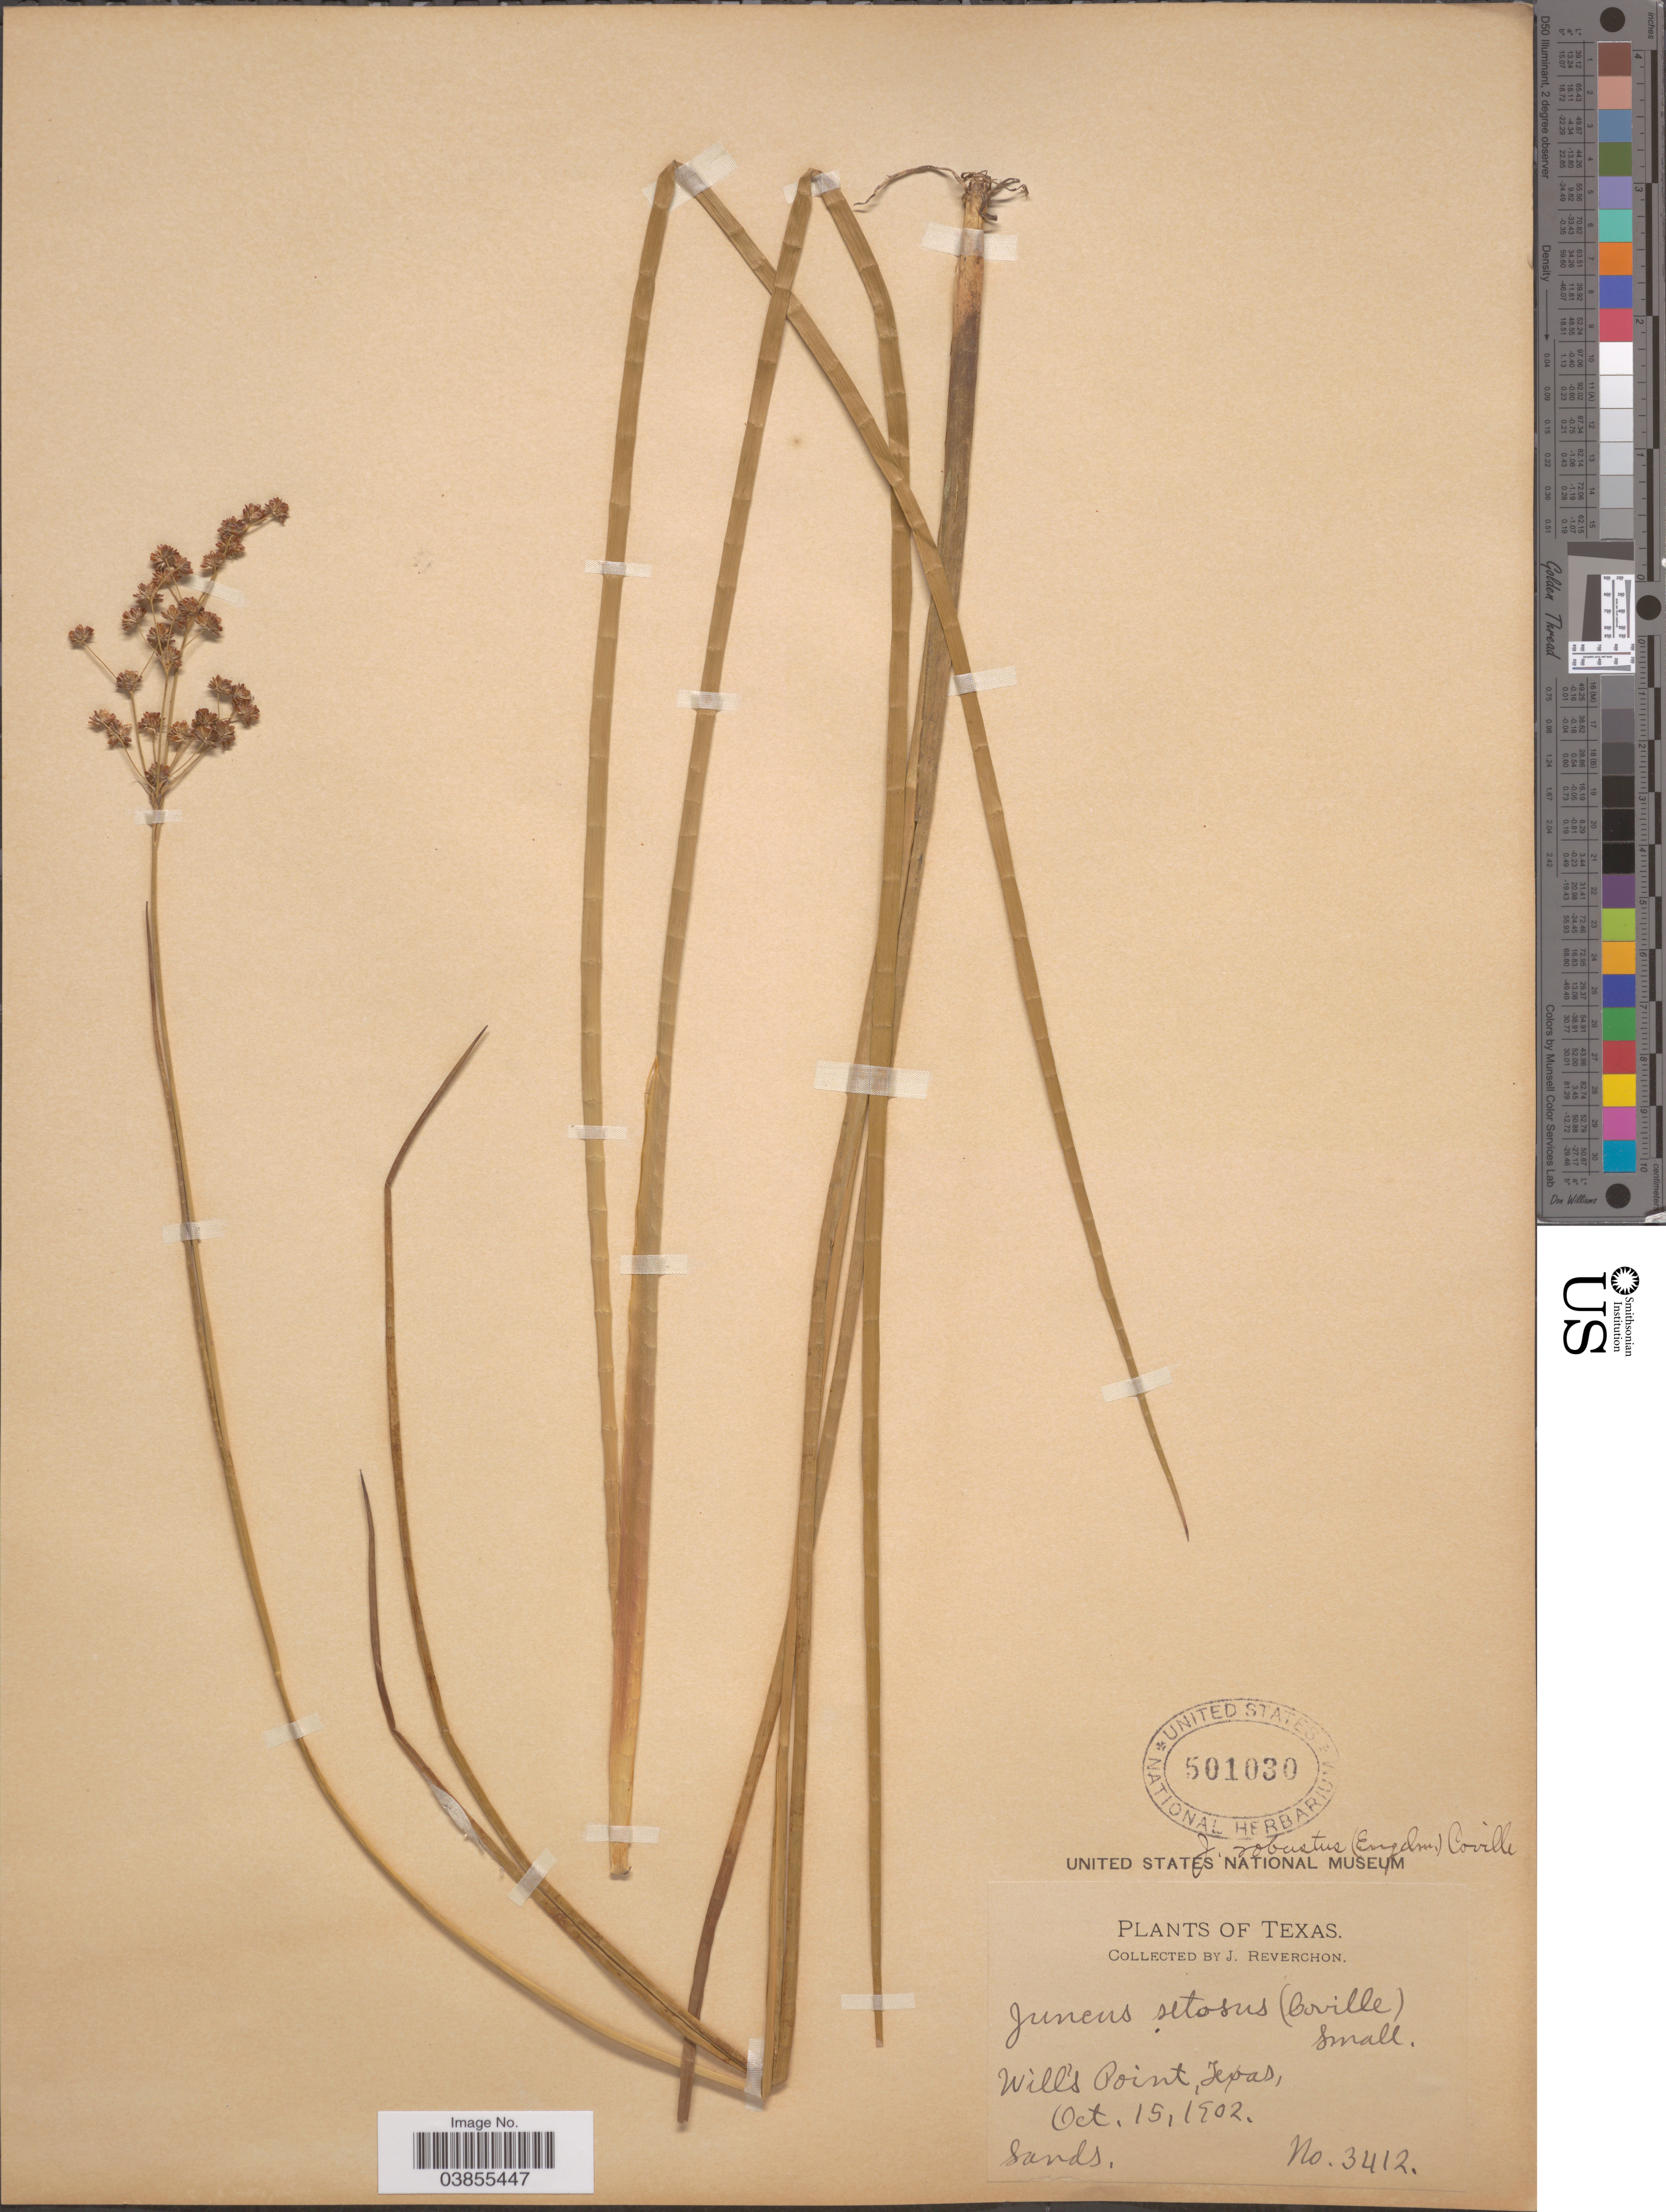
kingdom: Plantae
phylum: Tracheophyta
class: Liliopsida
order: Poales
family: Juncaceae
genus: Juncus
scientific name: Juncus nodatus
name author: Coville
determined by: Strong, Mark T., (BOT), Smithsonian Institution - National Museum of Natural History (UNITED STATES)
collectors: J. Reverchon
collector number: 3412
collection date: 1902-10-15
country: United States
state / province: Texas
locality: Mill's Point.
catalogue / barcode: US 501030